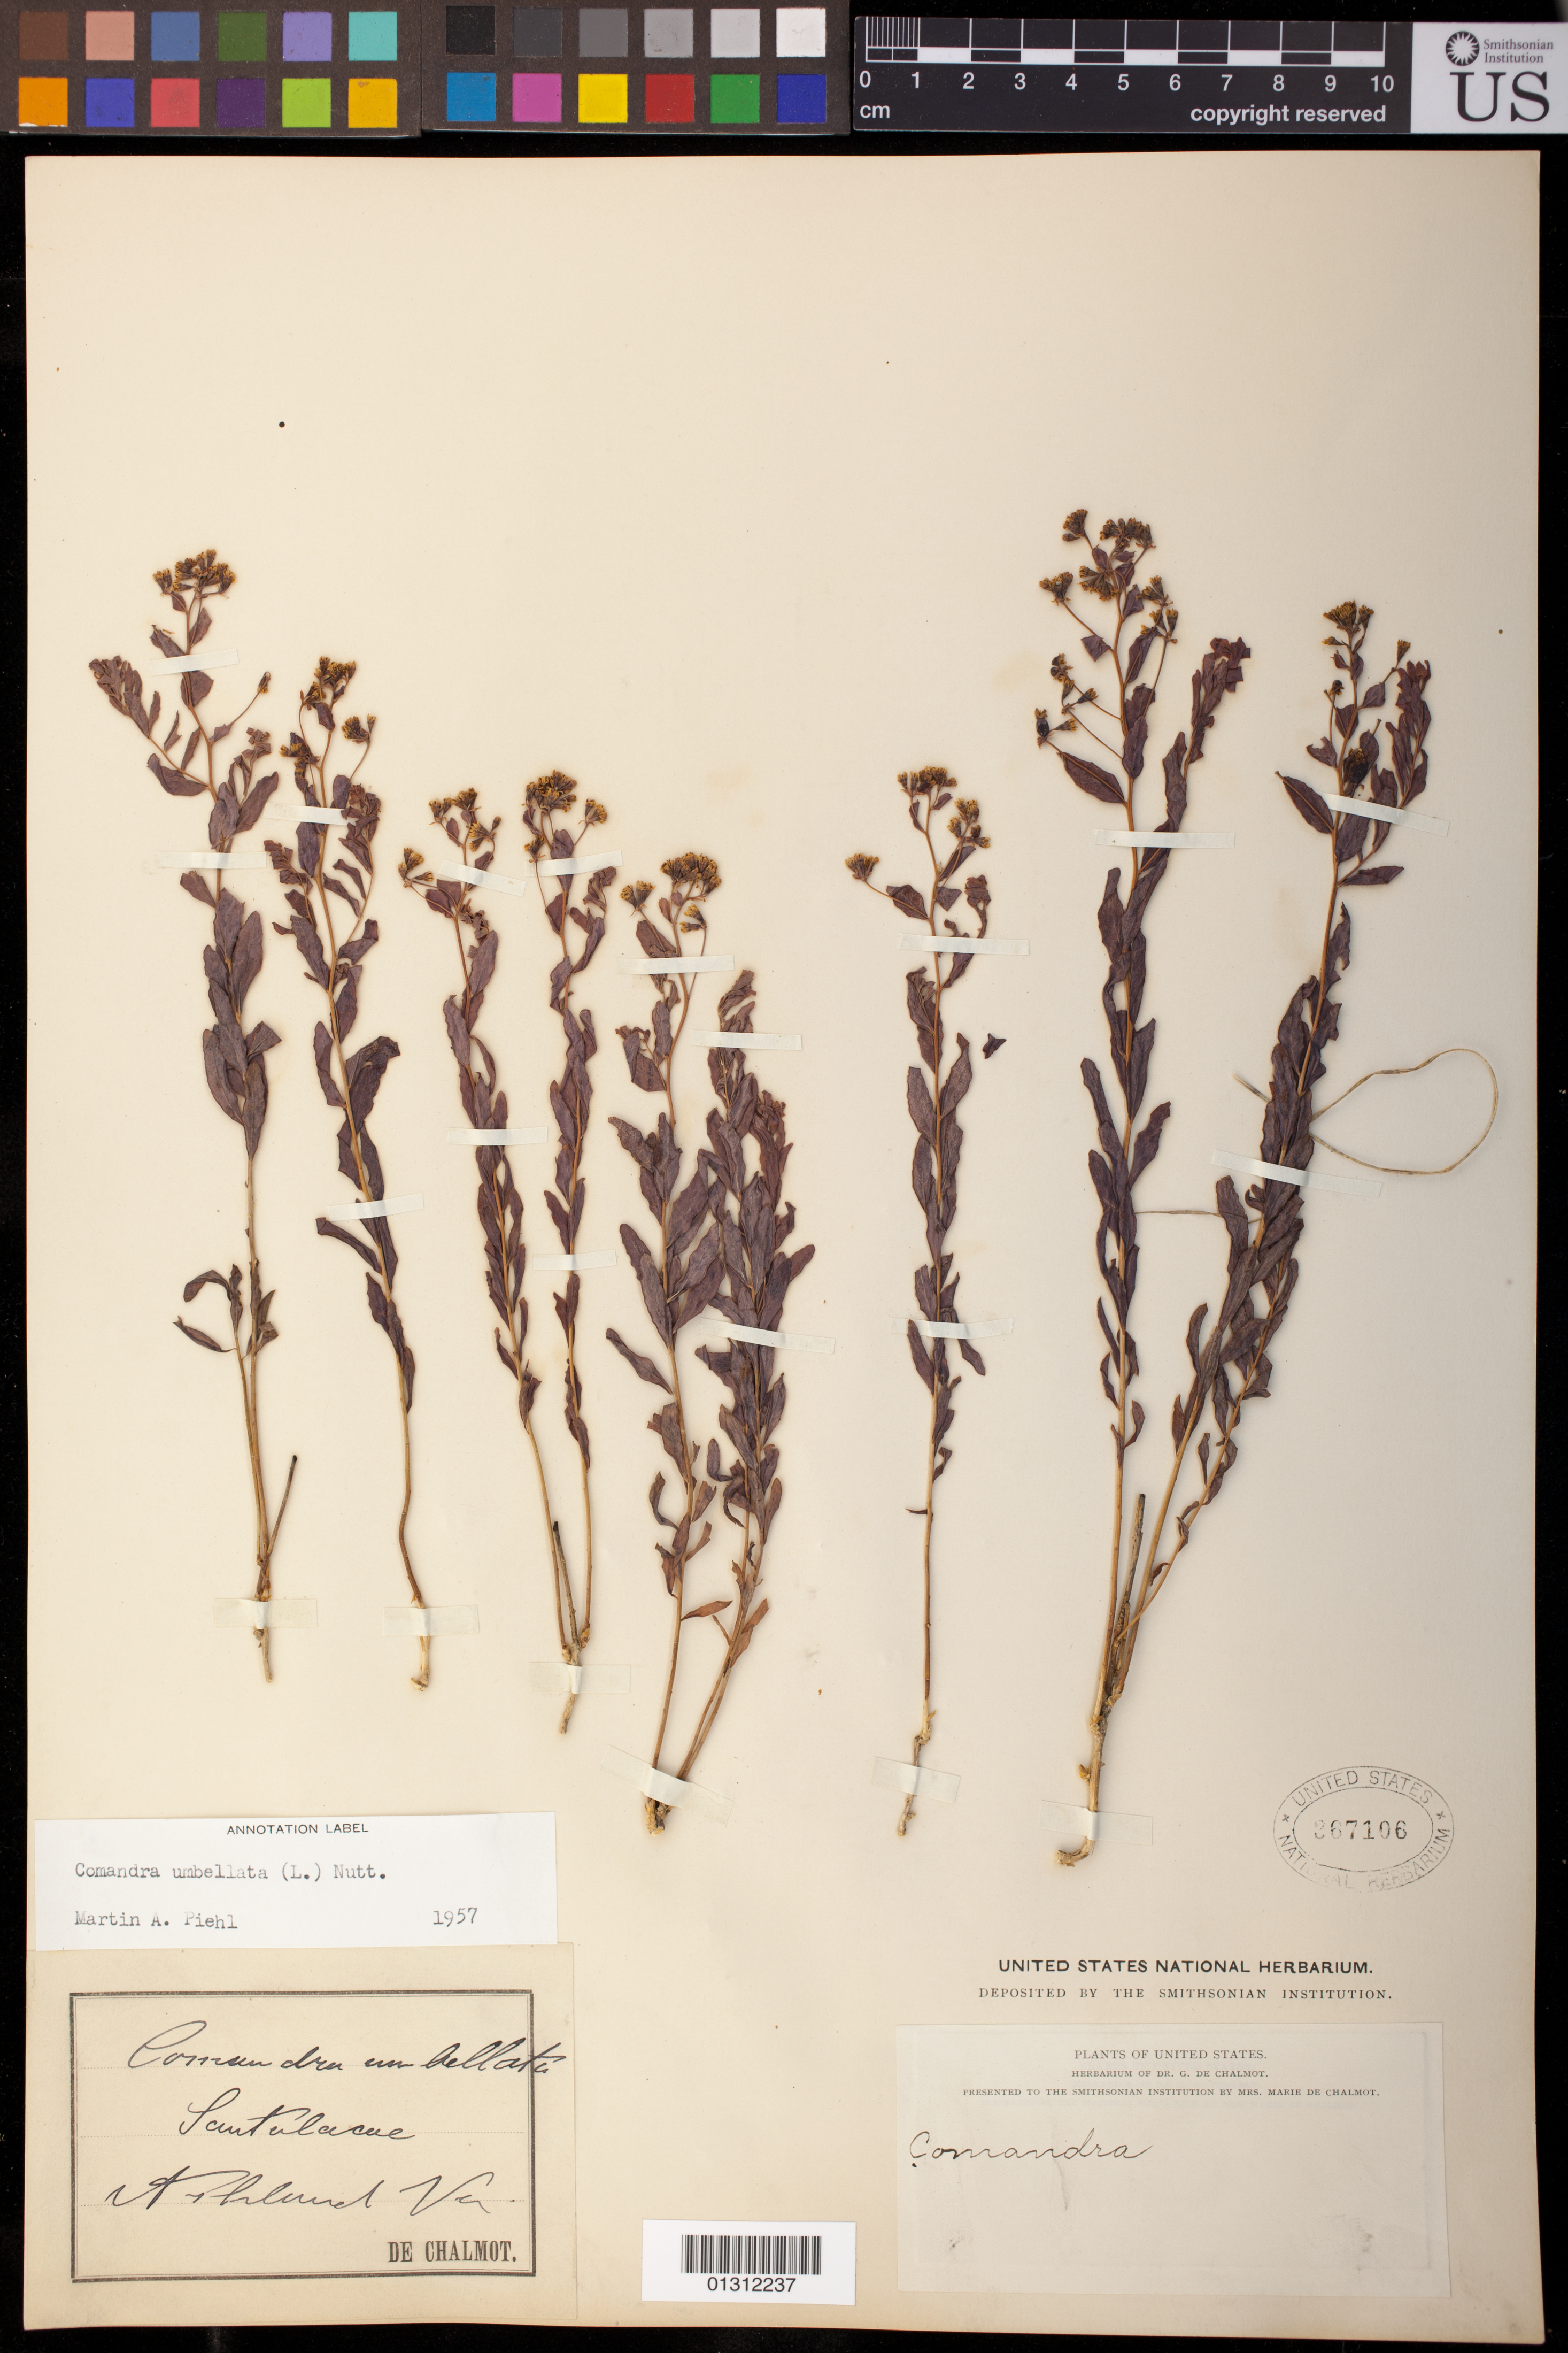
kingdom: Plantae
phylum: Tracheophyta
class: Magnoliopsida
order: Santalales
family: Comandraceae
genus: Comandra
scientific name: Comandra umbellata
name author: (L.) Nutt.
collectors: G. de Chalmot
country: United States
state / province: Virginia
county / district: Hanover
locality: Ashland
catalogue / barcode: US 367106